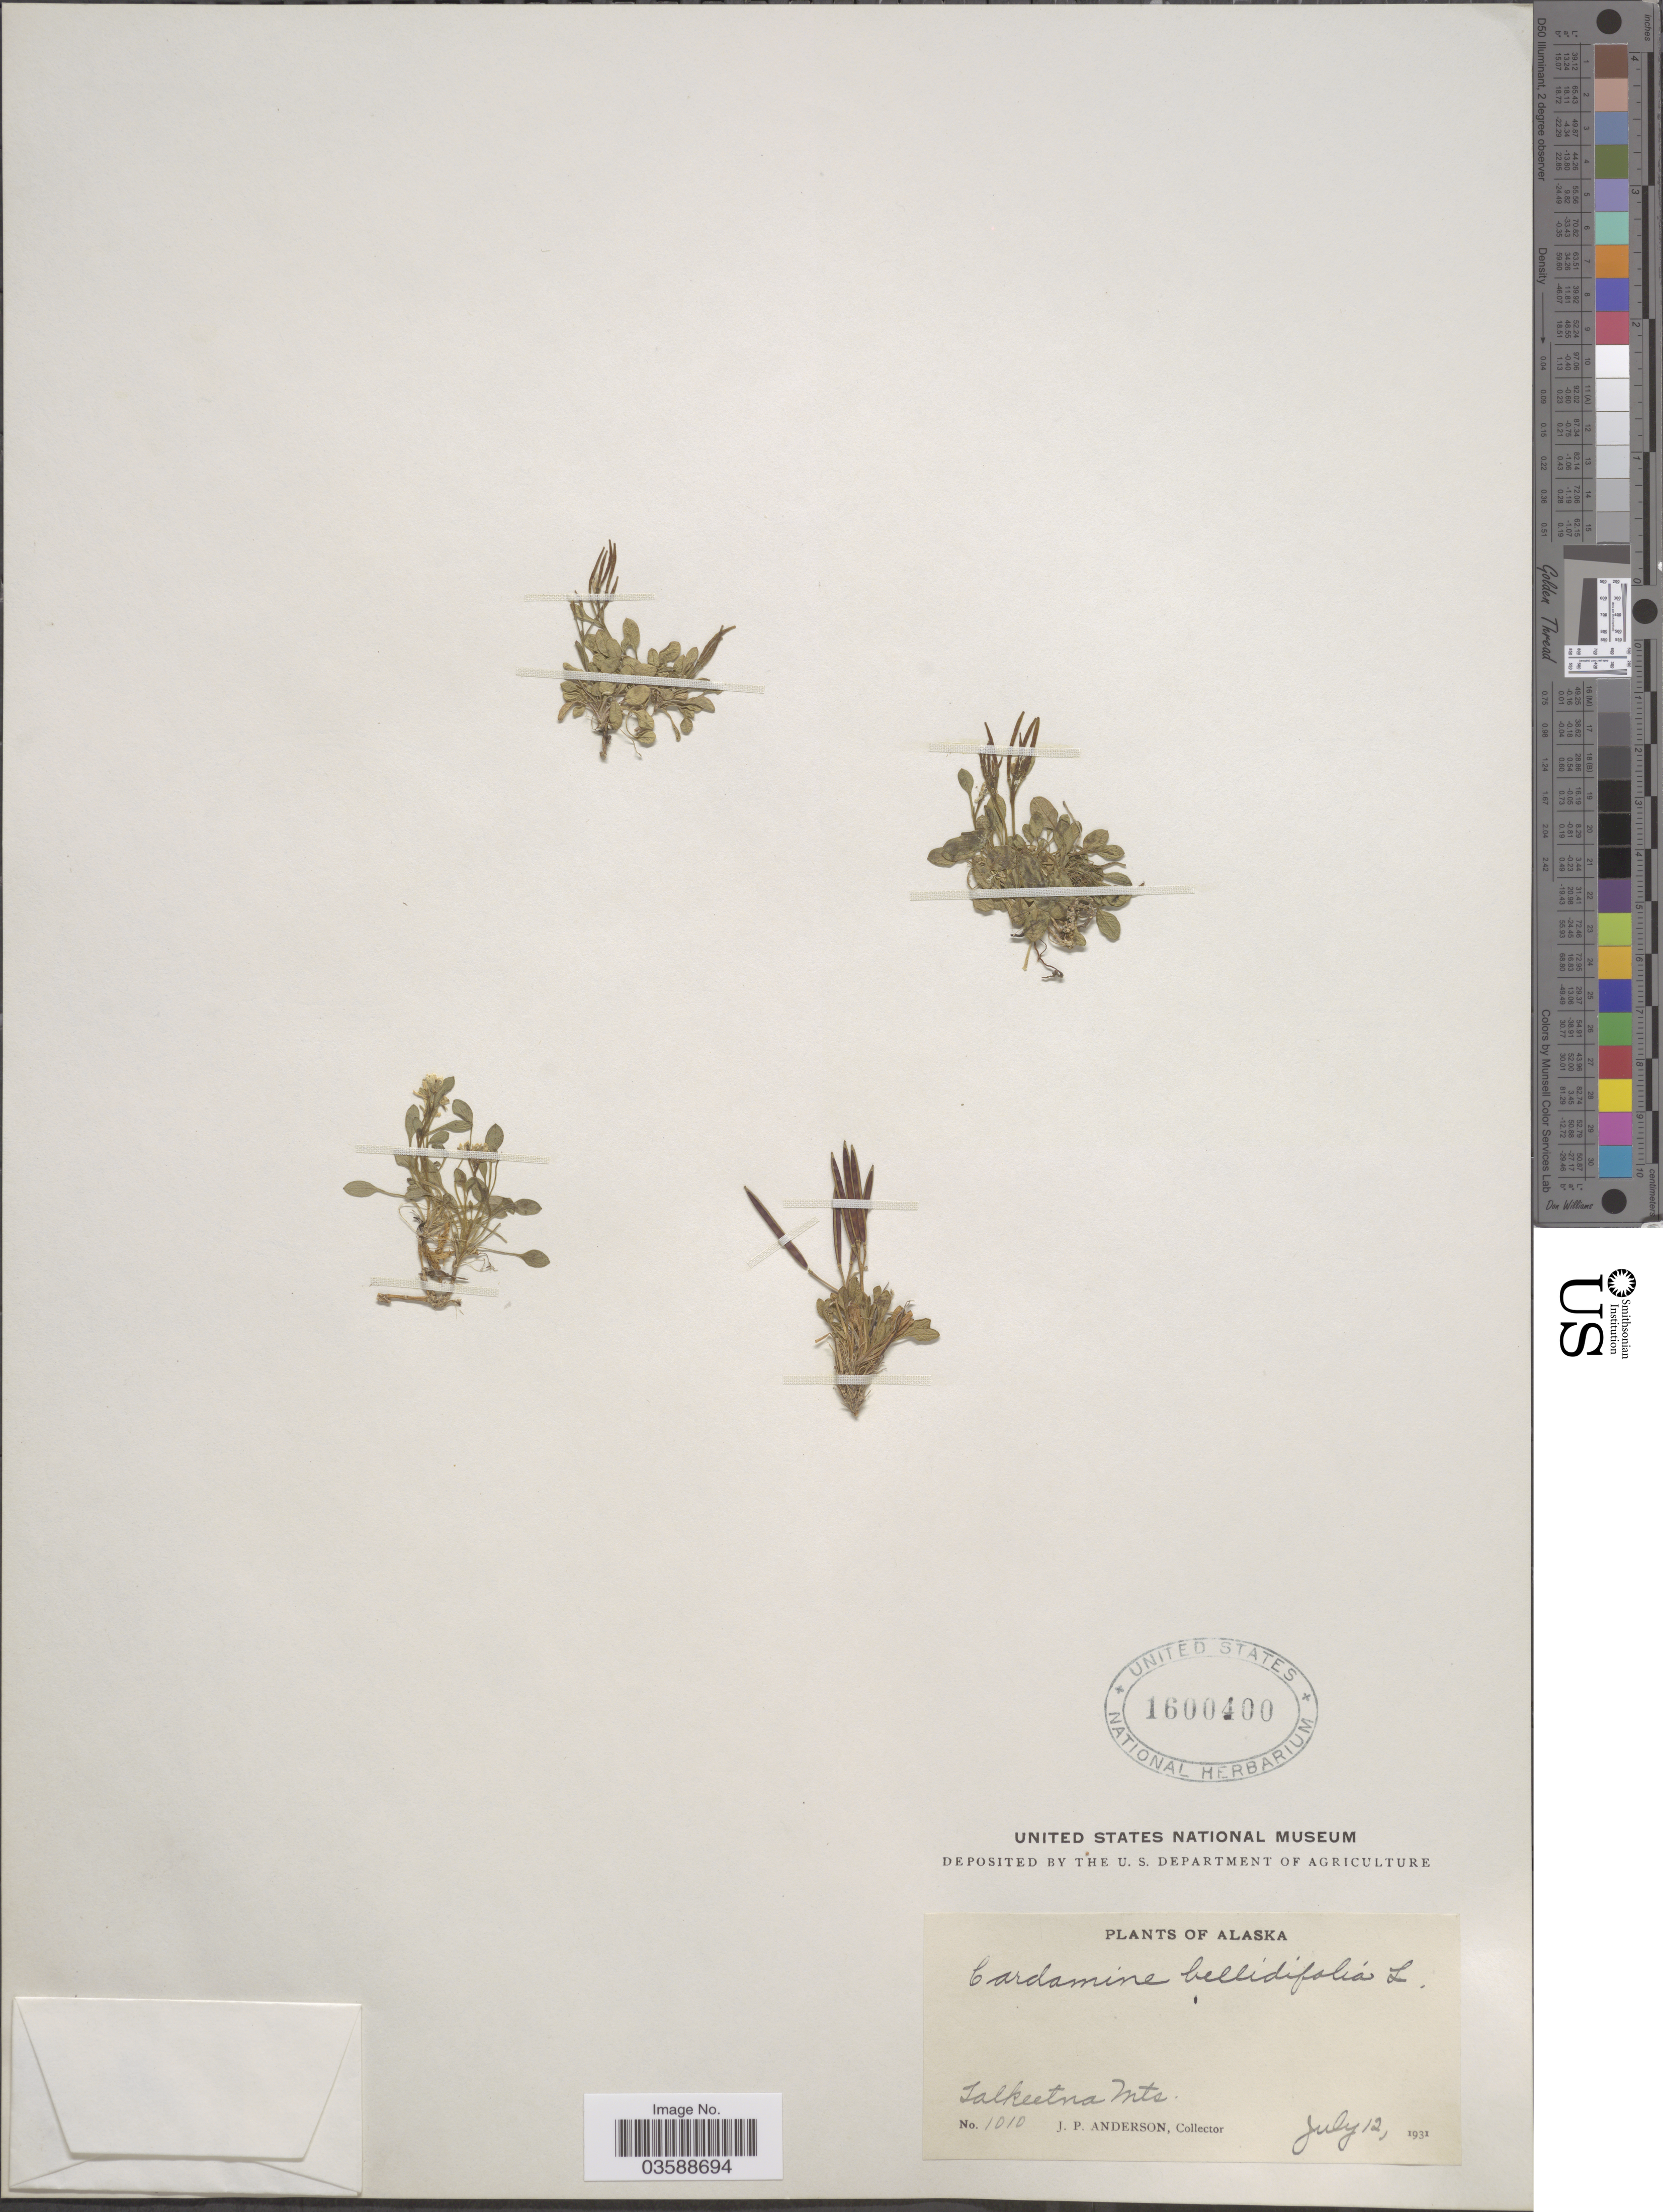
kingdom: Plantae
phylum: Tracheophyta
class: Magnoliopsida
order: Brassicales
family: Brassicaceae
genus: Cardamine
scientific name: Cardamine bellidifolia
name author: L.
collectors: J. P. Anderson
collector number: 1010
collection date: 1931-07-12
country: United States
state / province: Alaska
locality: Talkeetna Mts.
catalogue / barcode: US 1600400